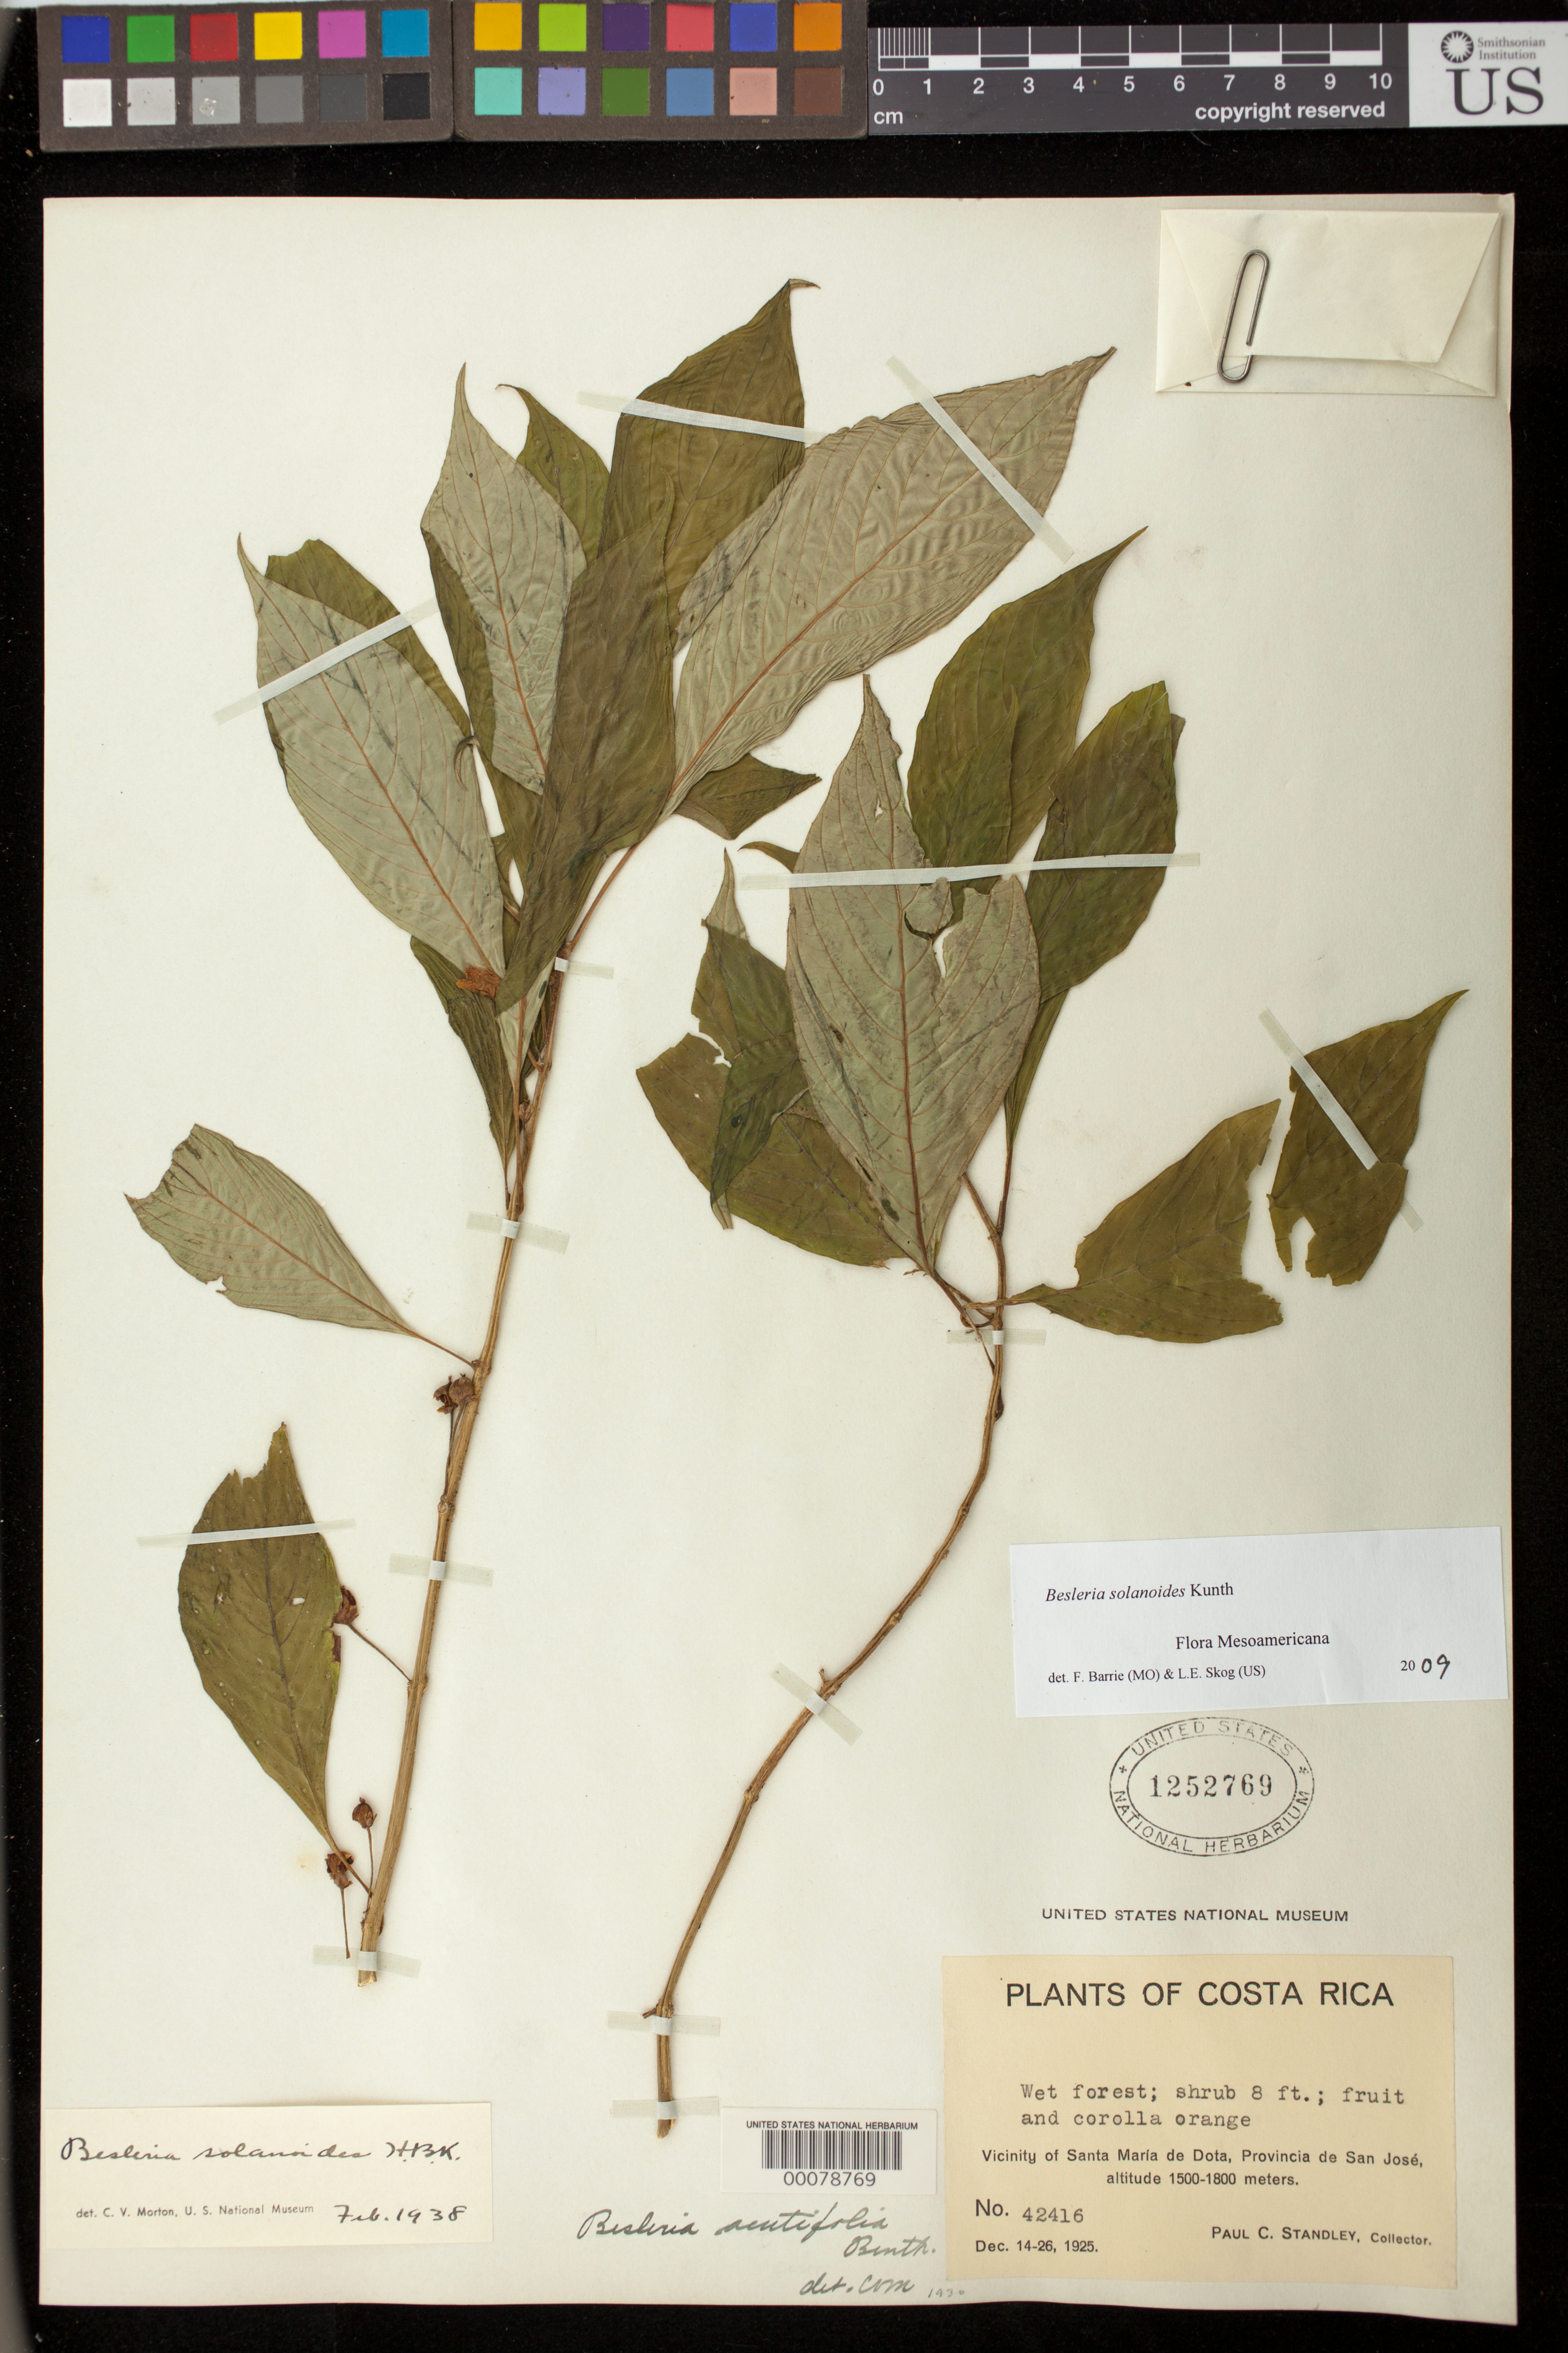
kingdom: Plantae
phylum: Tracheophyta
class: Magnoliopsida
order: Lamiales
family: Gesneriaceae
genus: Besleria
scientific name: Besleria solanoides var. solanoides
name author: Kunth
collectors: P. C. Standley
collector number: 42416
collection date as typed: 14-26 Dec 1925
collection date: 1925-12-14/1925-12-26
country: Costa Rica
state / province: San José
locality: Vicinity of Santa Maria de Dota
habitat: Wet forest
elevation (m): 1500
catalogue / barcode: US 1252769